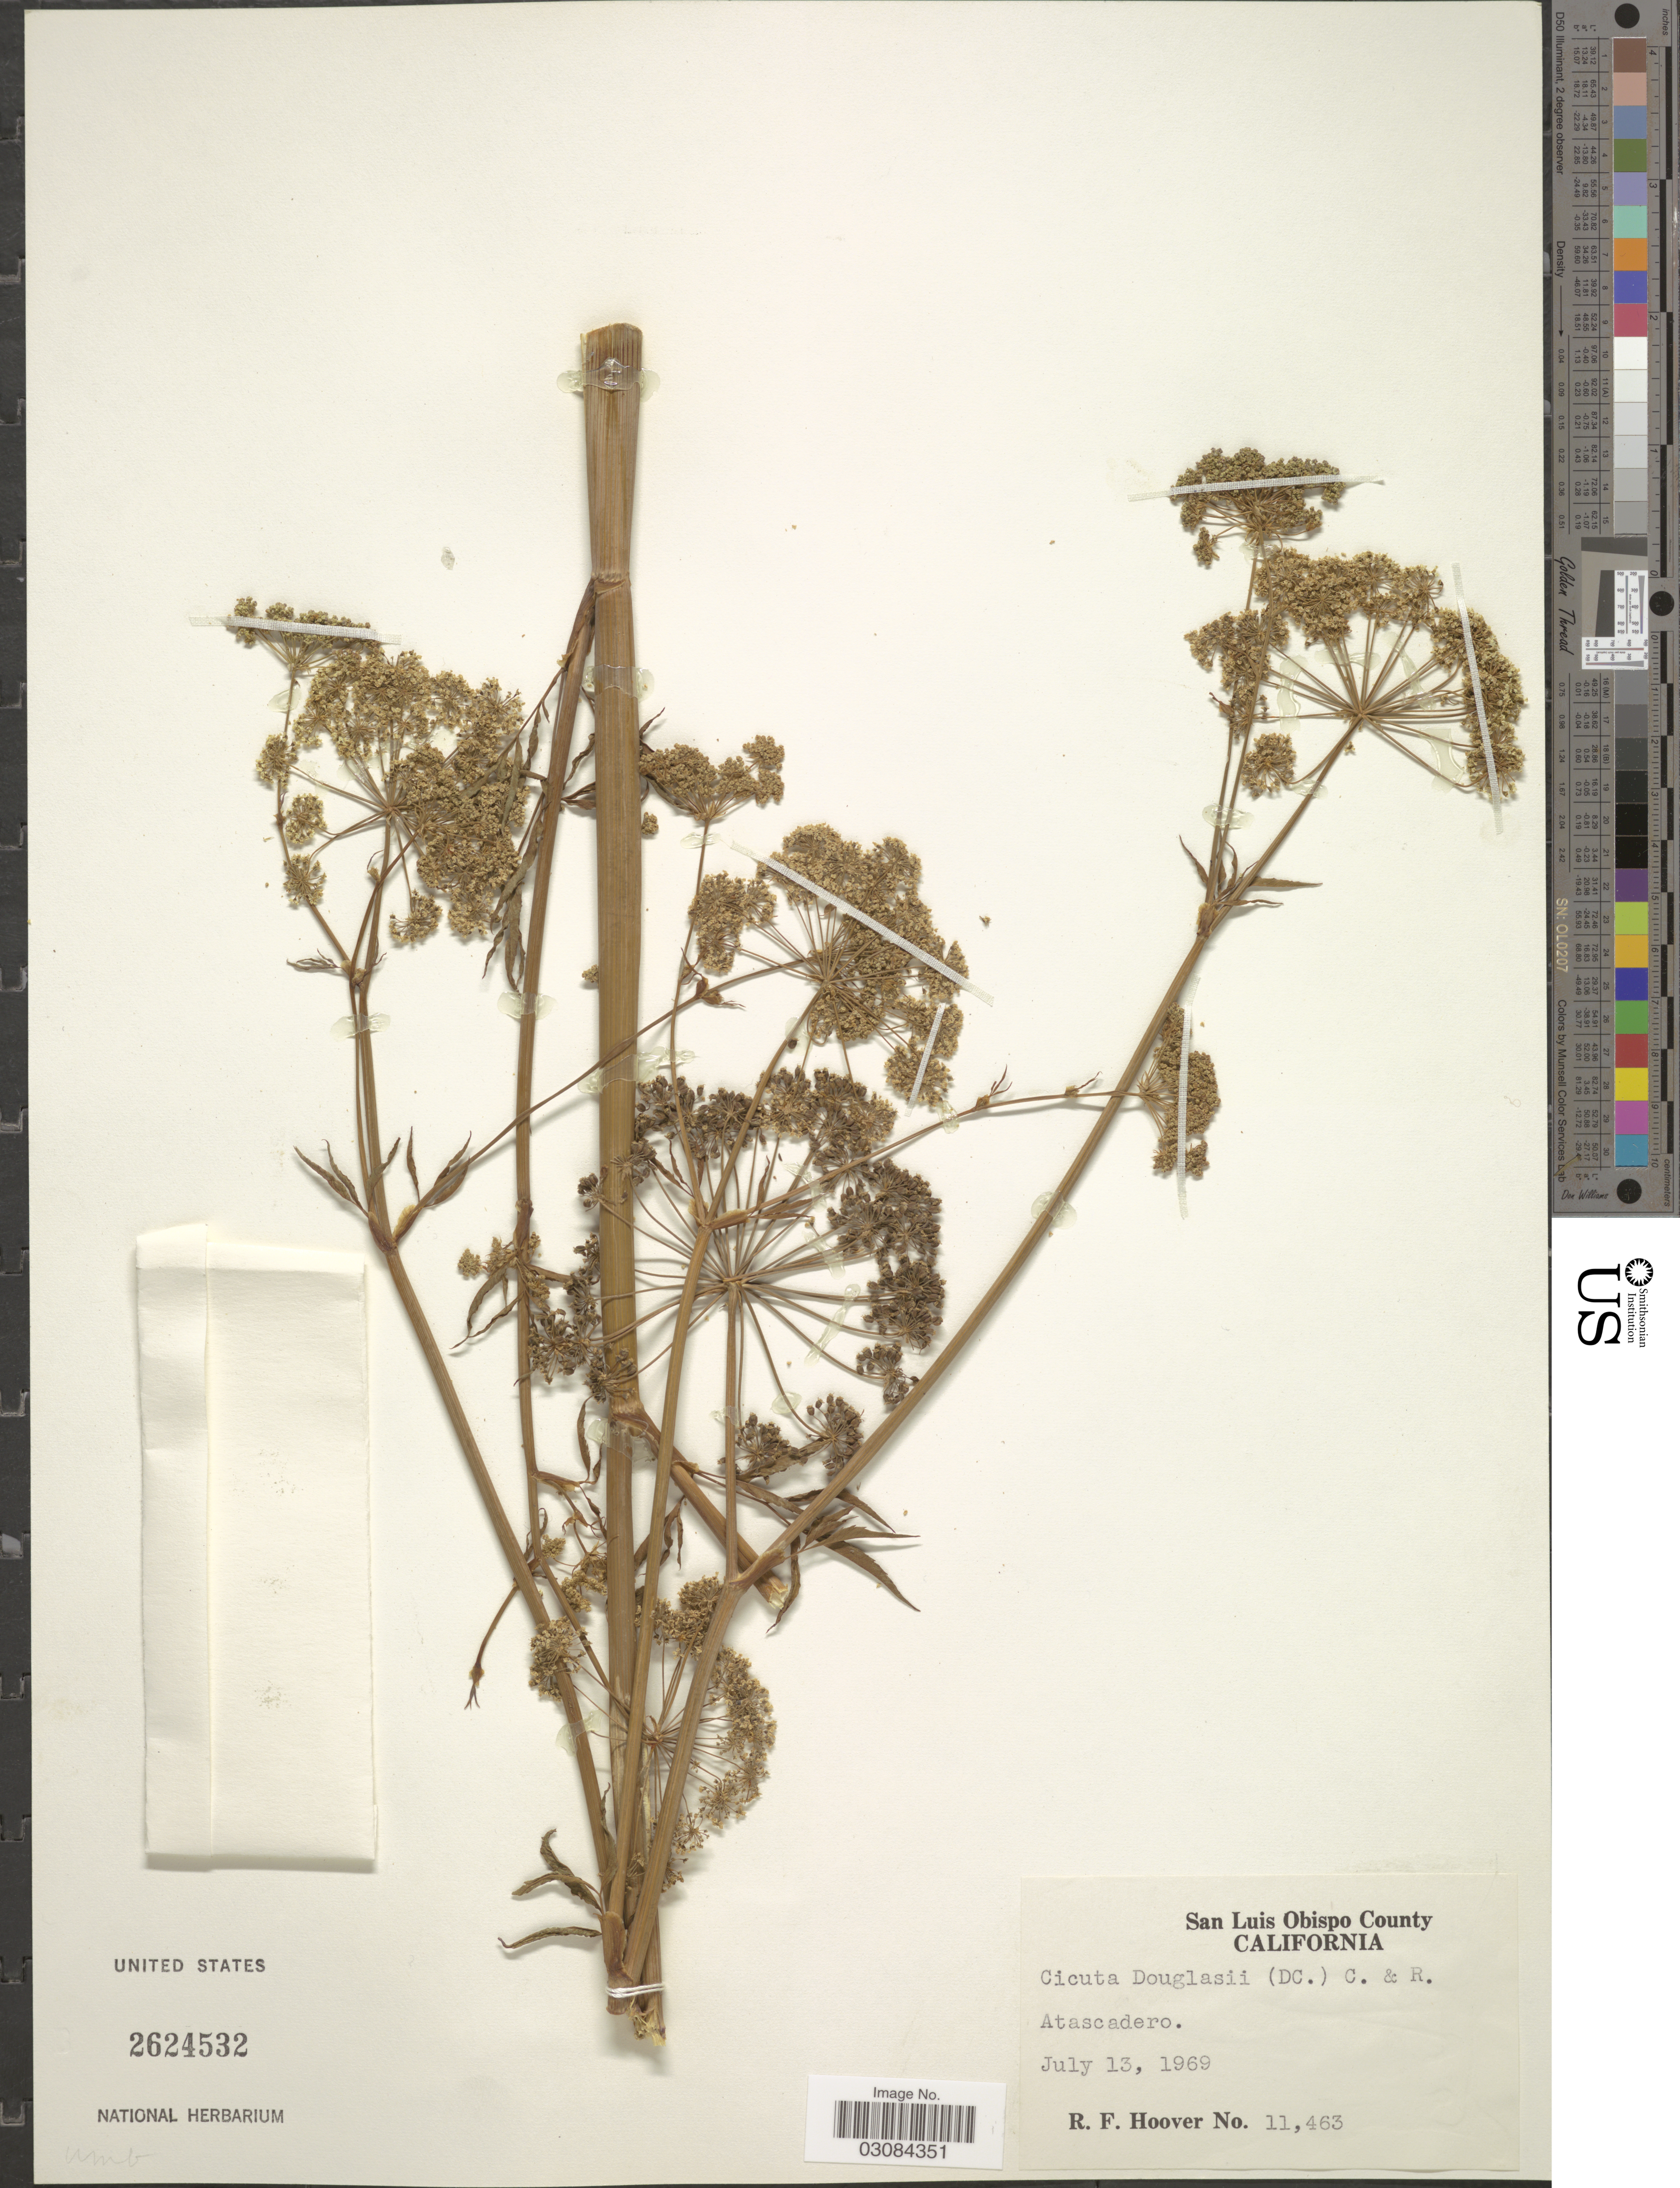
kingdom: Plantae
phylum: Tracheophyta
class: Magnoliopsida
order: Apiales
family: Apiaceae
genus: Cicuta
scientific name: Cicuta douglasii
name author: (DC.) J.M. Coult. & Rose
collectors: R. F. Hoover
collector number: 11463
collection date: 1969-07-13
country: United States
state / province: California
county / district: San Luis Obispo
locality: San Luis Obispo County. Atascadero.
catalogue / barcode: US 2624532